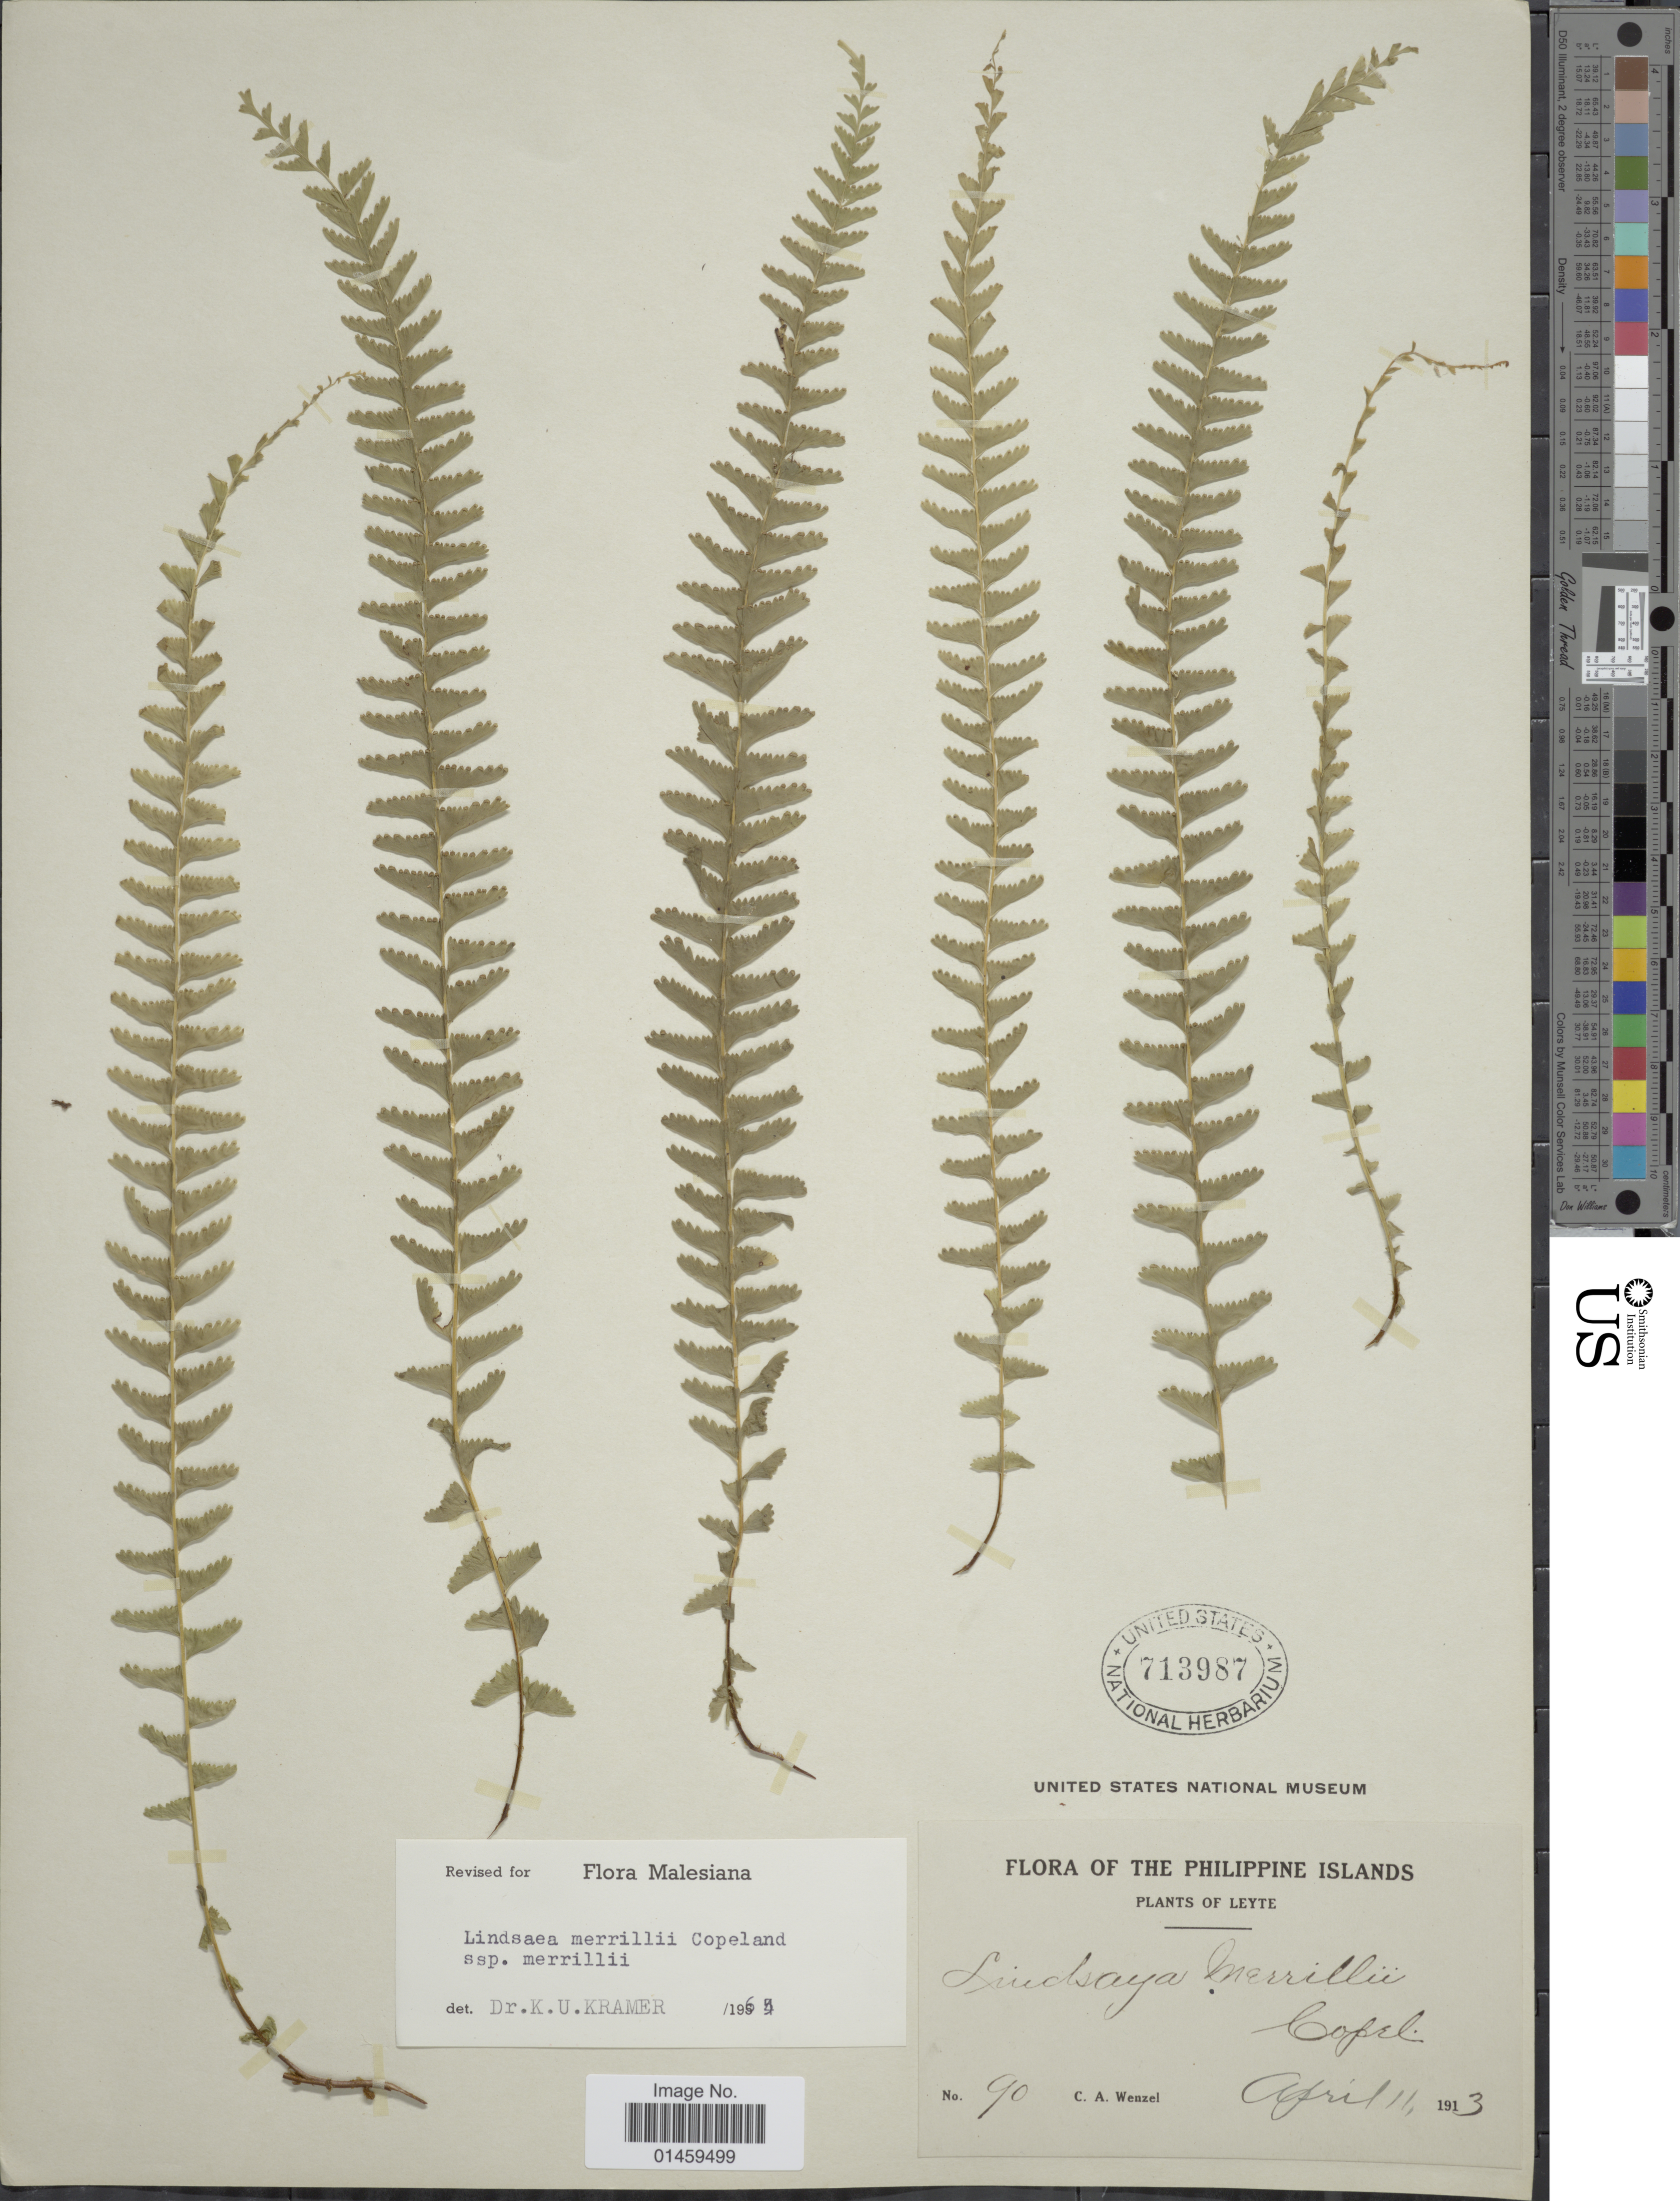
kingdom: Plantae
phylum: Tracheophyta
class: Polypodiopsida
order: Polypodiales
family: Lindsaeaceae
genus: Lindsaea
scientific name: Lindsaea merrillii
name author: Copel. in Perkins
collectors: C. Wenzel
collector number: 90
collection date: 1913-04-11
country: Philippines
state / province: Eastern Visayas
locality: Leyte.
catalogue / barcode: US 713987